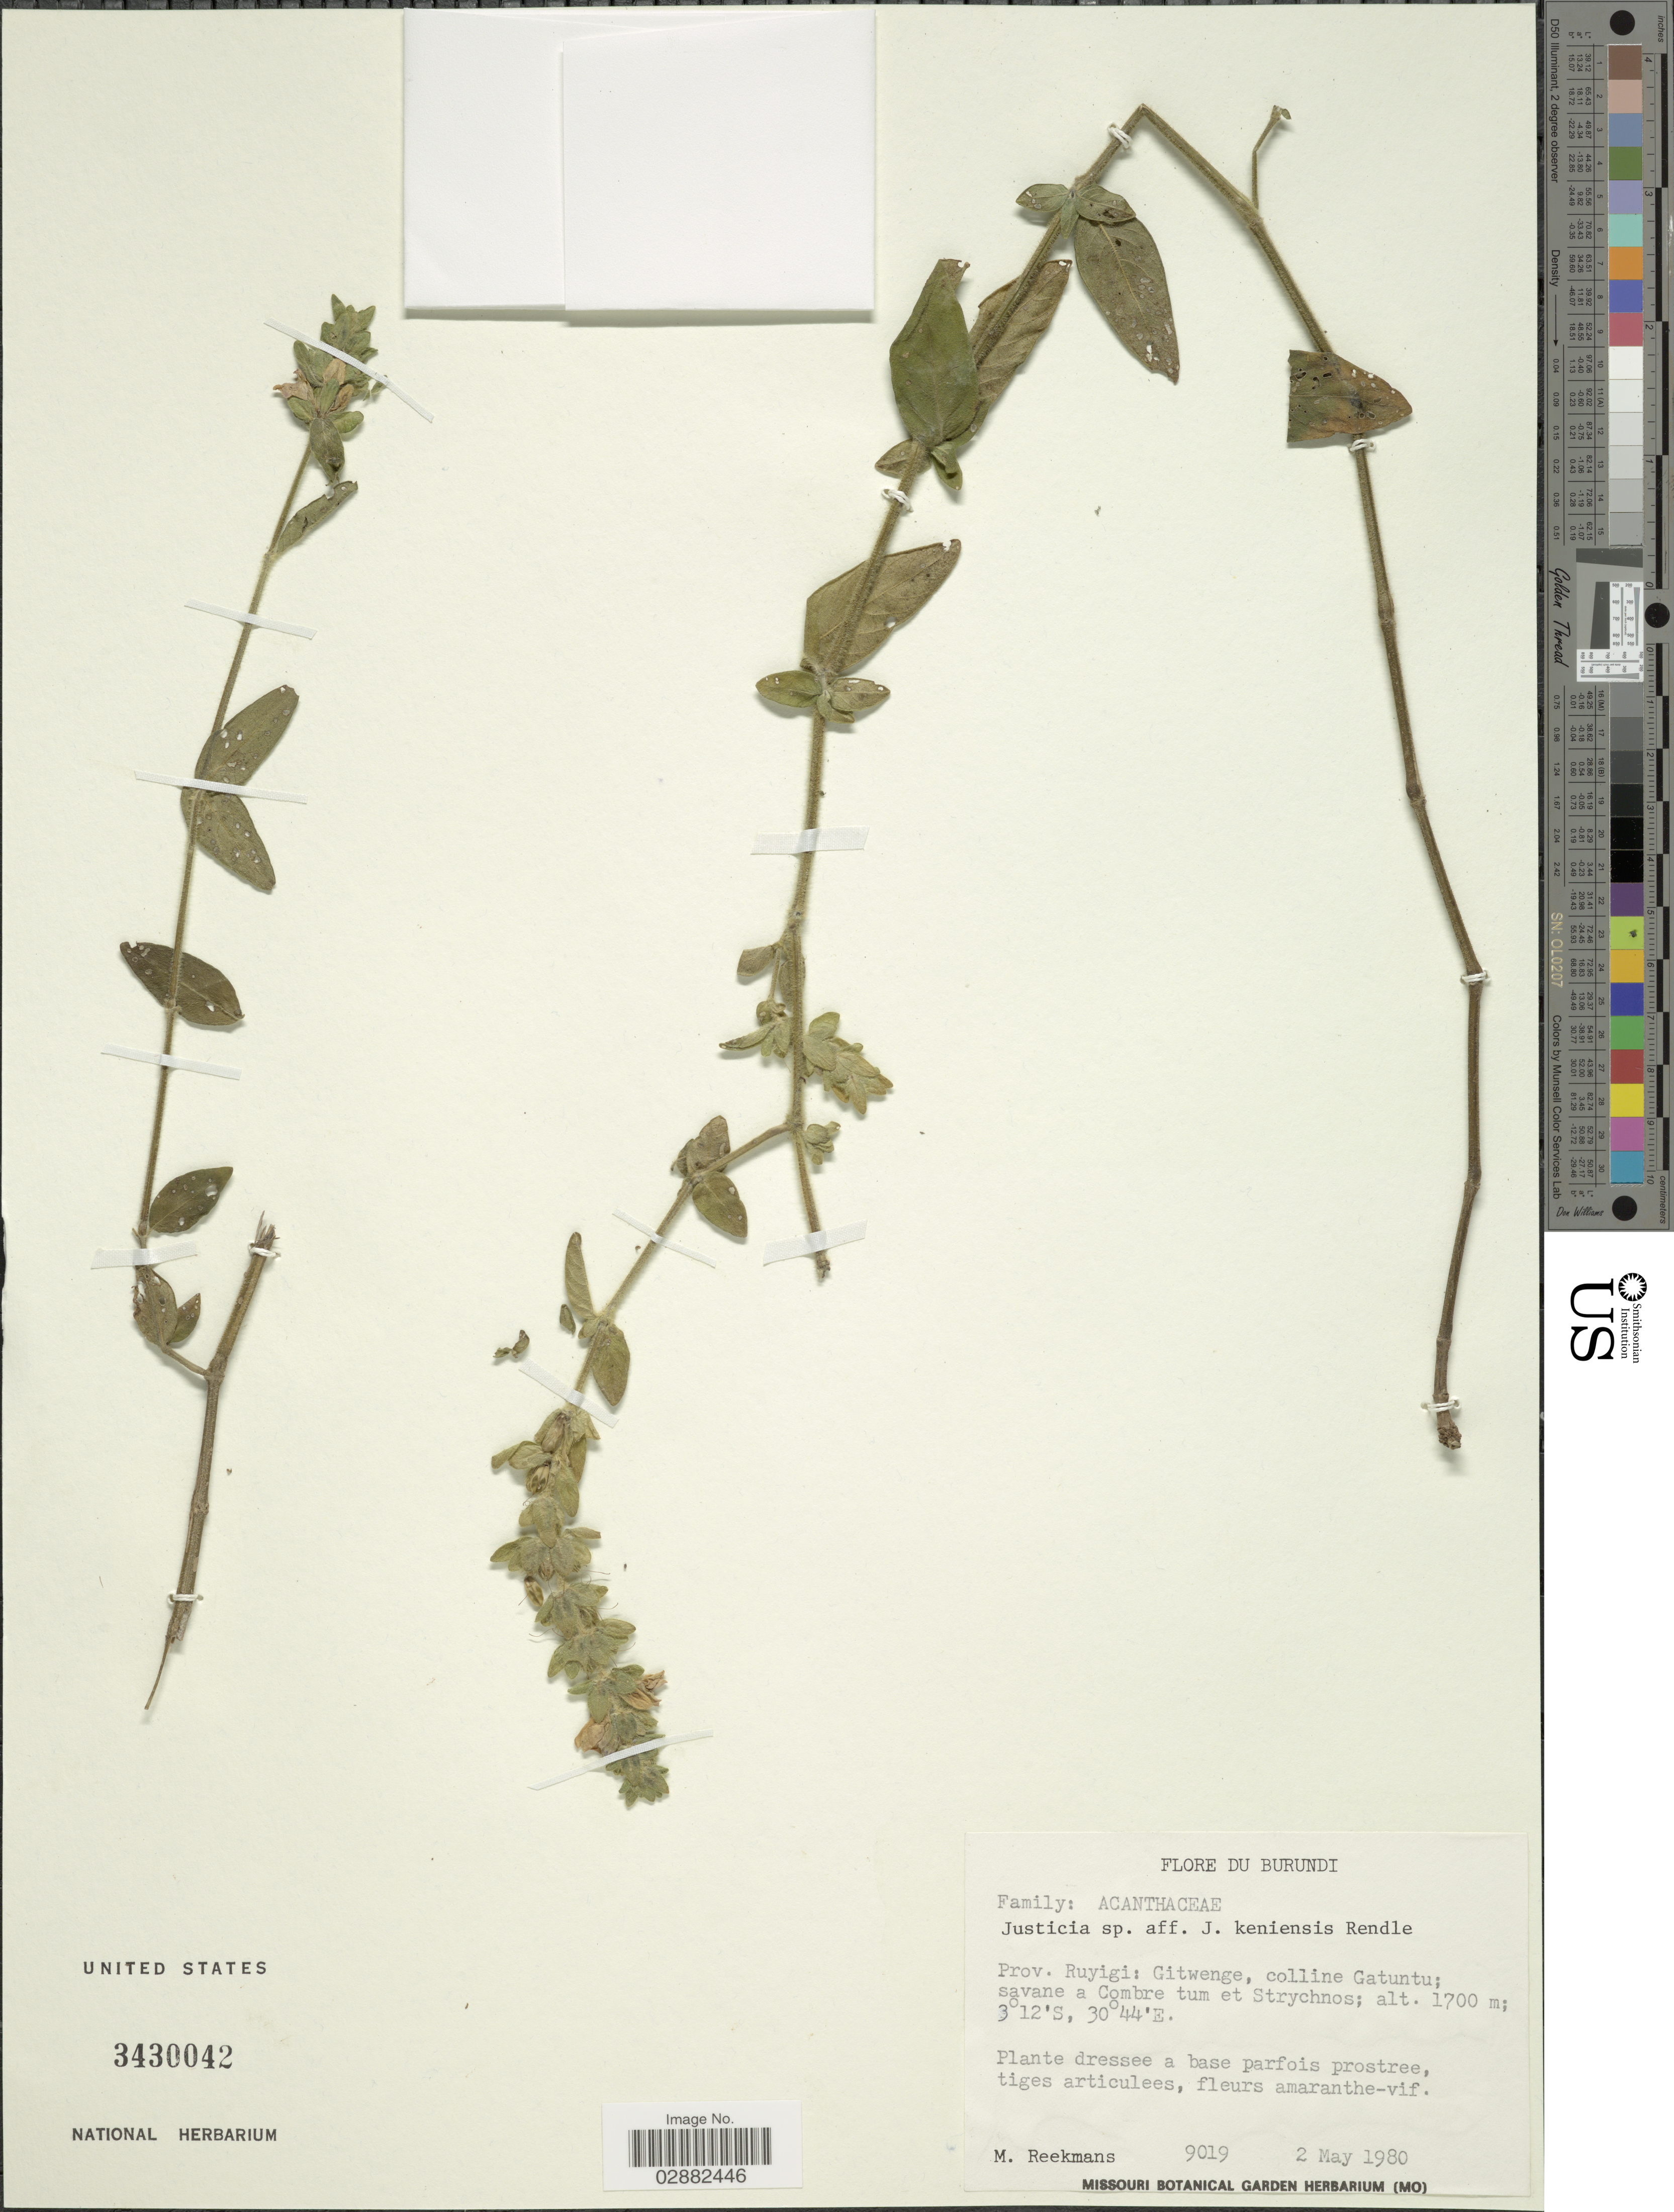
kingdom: Plantae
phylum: Tracheophyta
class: Magnoliopsida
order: Lamiales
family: Acanthaceae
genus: Justicia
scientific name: Justicia keniensis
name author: Rendle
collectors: M. Reekmans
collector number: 9019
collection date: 1980-05-02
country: Burundi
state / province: Ruyigi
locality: Prov. Ruyigi: Gitwenge, colline Gatuntu; savane a Combre tum et Strychnos.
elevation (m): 1700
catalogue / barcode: US 3430042